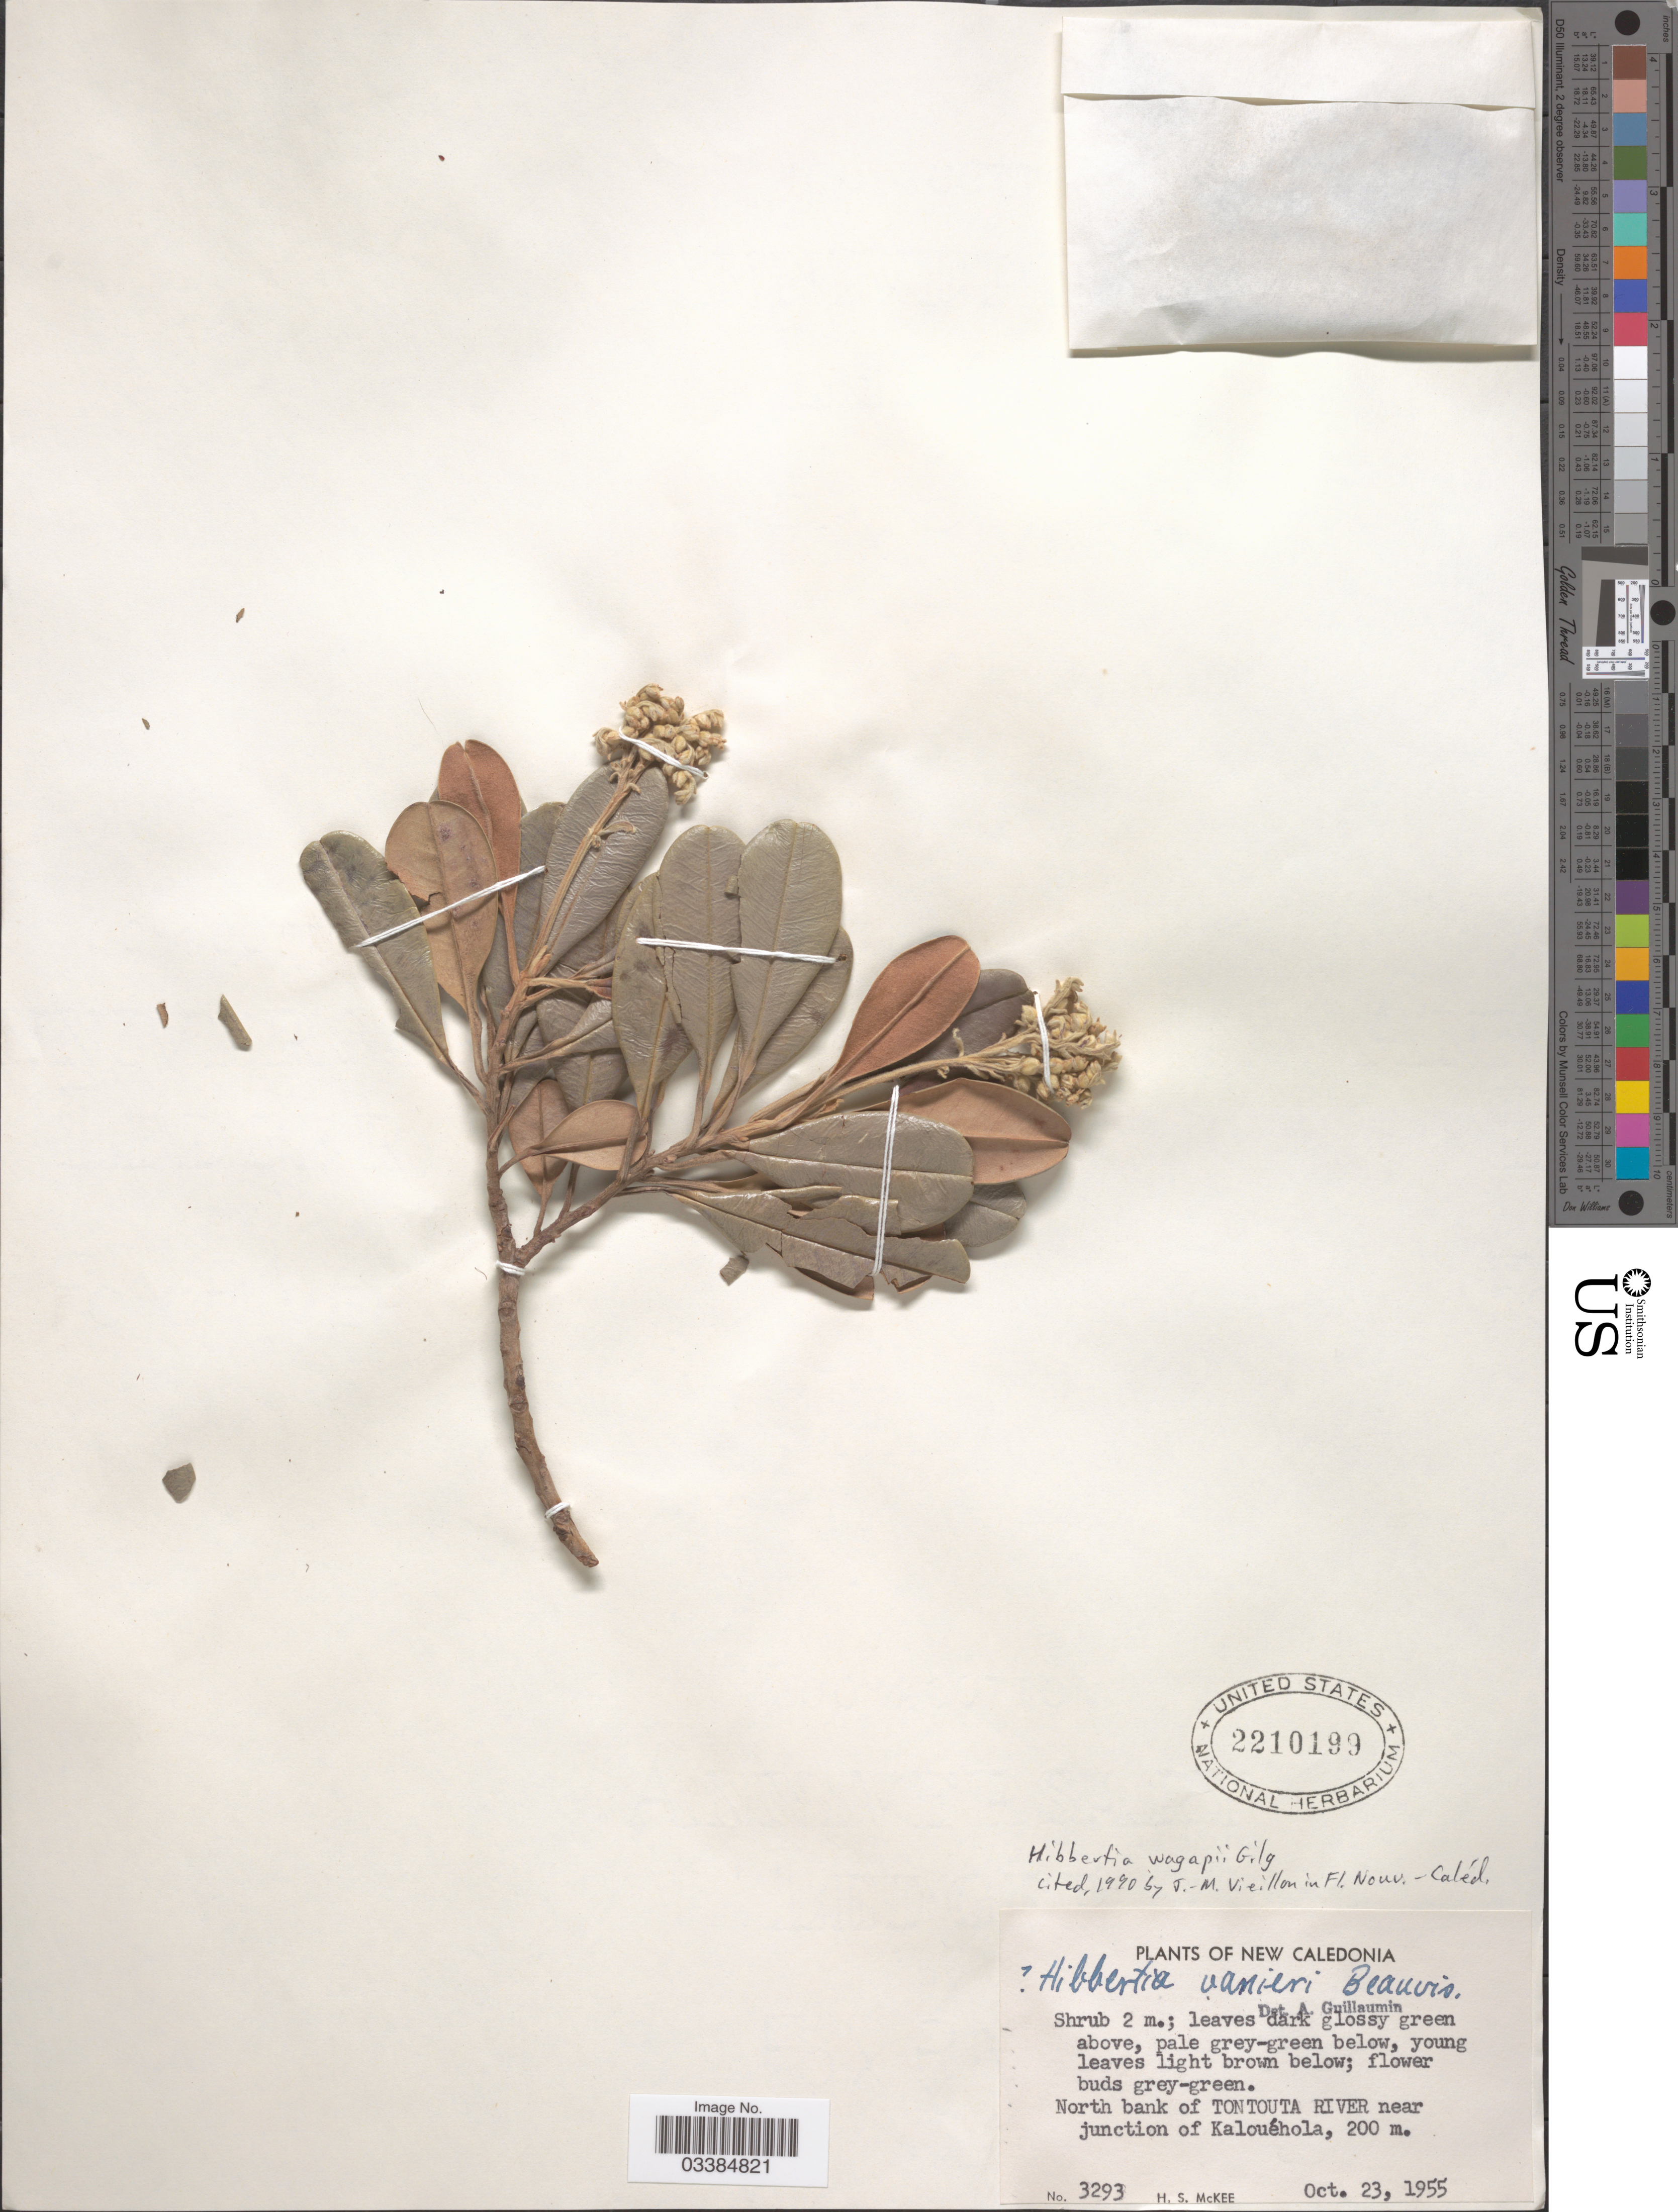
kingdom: Plantae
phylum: Tracheophyta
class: Magnoliopsida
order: Dilleniales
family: Dilleniaceae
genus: Hibbertia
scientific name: Hibbertia wagapii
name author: Gilg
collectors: H. S. McKee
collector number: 3293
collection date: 1955-10-23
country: New Caledonia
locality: North bank of Tontouta River near junction of Kalouéhola.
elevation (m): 200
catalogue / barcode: US 2210199